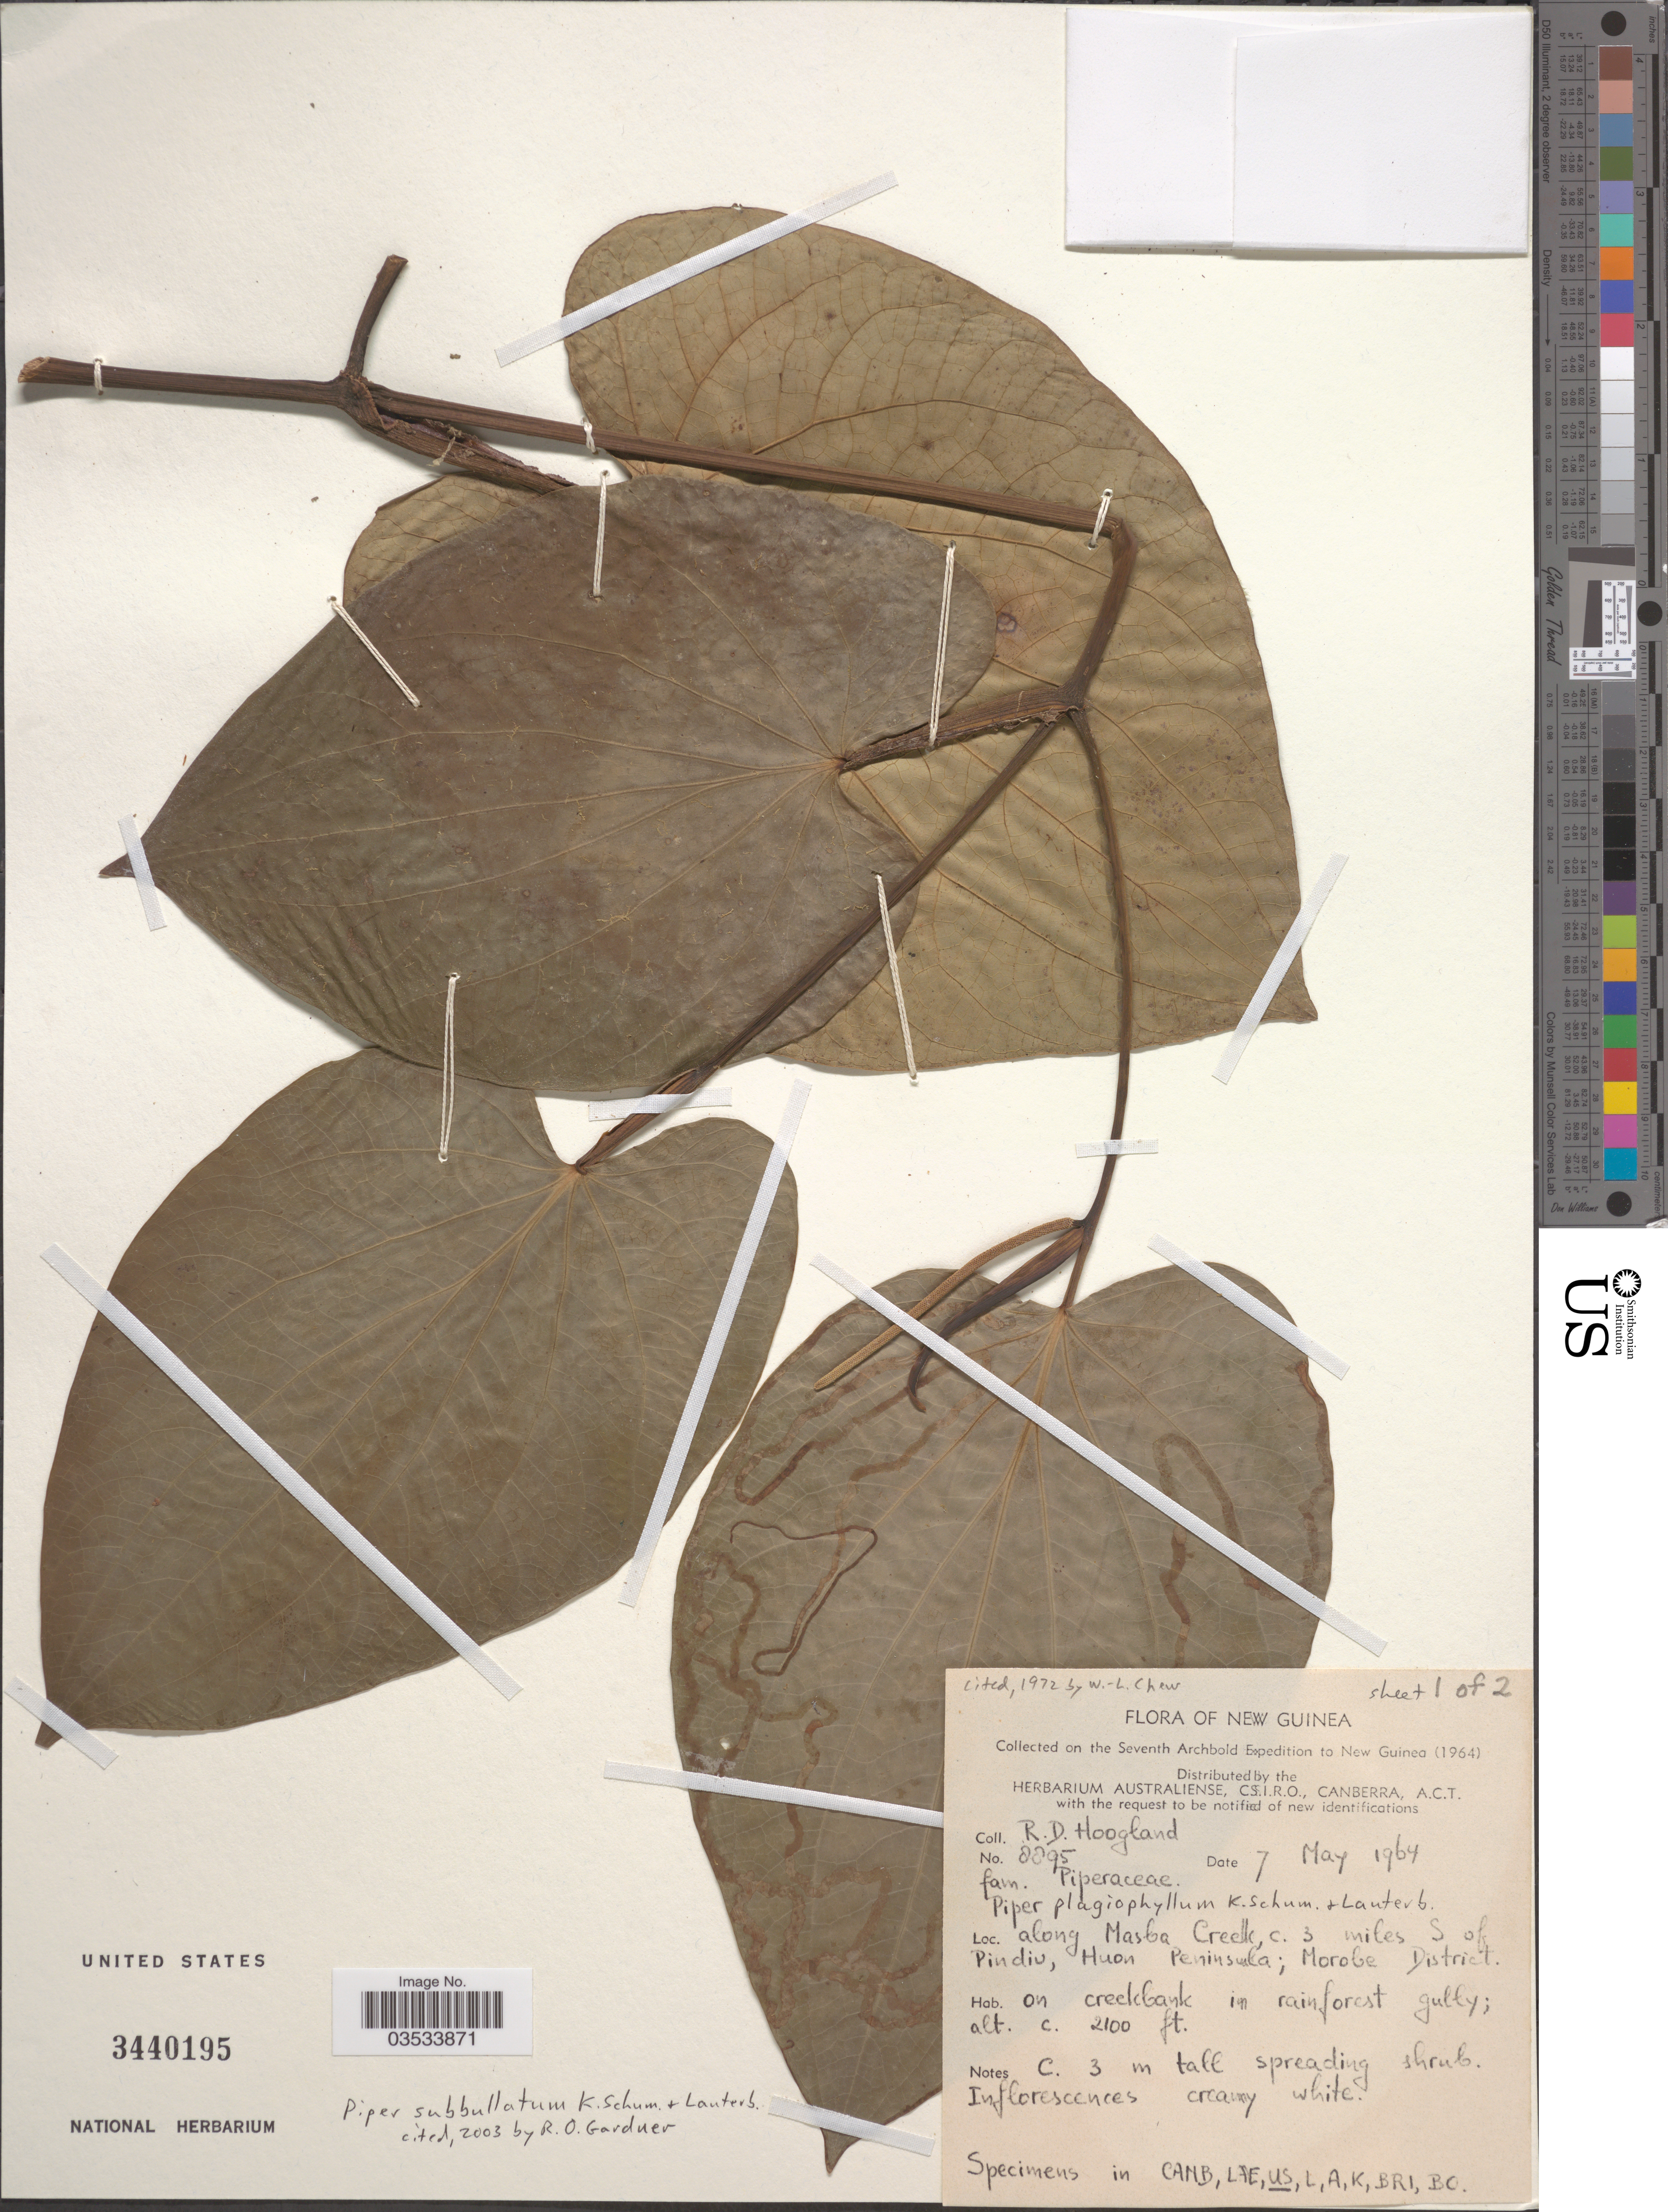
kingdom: Plantae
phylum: Tracheophyta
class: Magnoliopsida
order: Piperales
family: Piperaceae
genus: Piper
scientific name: Piper subbullatum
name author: K. Schum. & Lauterb.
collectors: R. D. Hoogland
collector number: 8895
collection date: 1964-05-07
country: Papua New Guinea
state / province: Morobe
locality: New Guinea. Along Masba Creek, c. 3 miles S of Pindiu, Huon Peninsula; Morobe District.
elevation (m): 640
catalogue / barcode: US 3440195